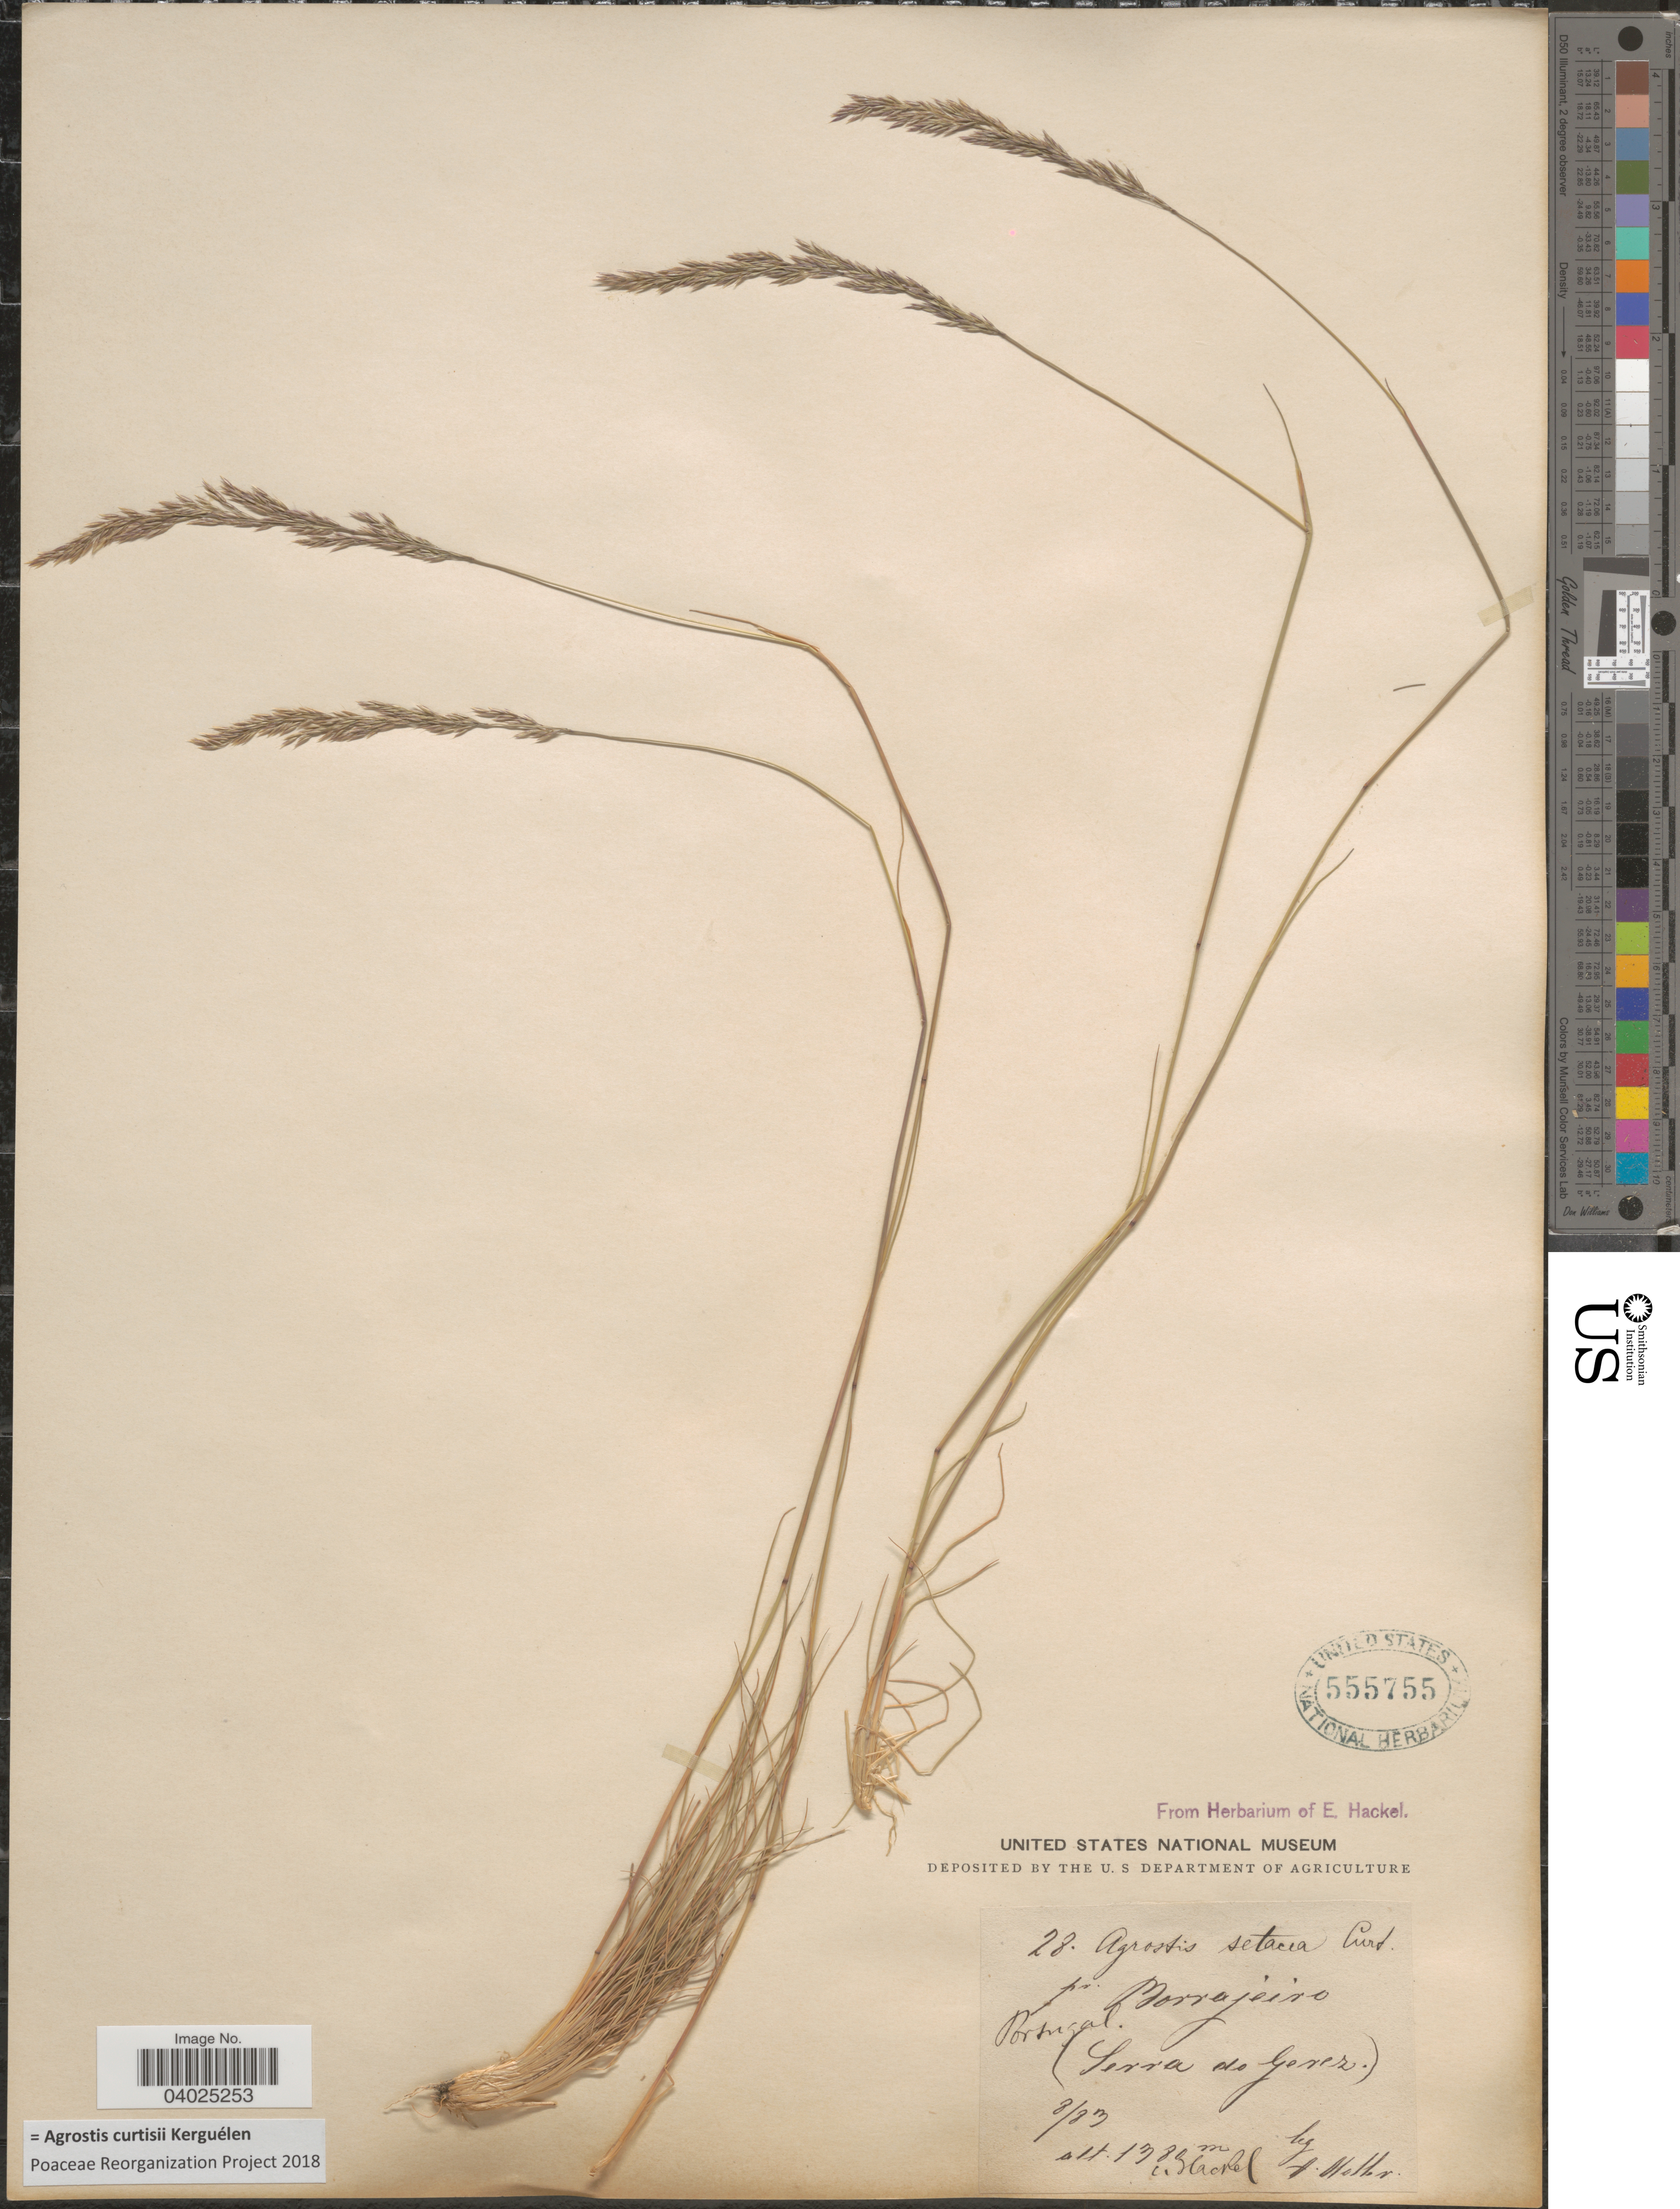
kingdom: Plantae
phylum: Tracheophyta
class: Liliopsida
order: Poales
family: Poaceae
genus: Alpagrostis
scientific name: Alpagrostis curtisii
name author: (Kerguélen) P.M. Peterson et al.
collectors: A. Heller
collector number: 28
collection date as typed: Transcribed d/m/y: /8/83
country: Portugal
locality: Pr. Morrajeiro. (Serra do Gerez.).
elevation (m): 1380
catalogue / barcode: US 555755